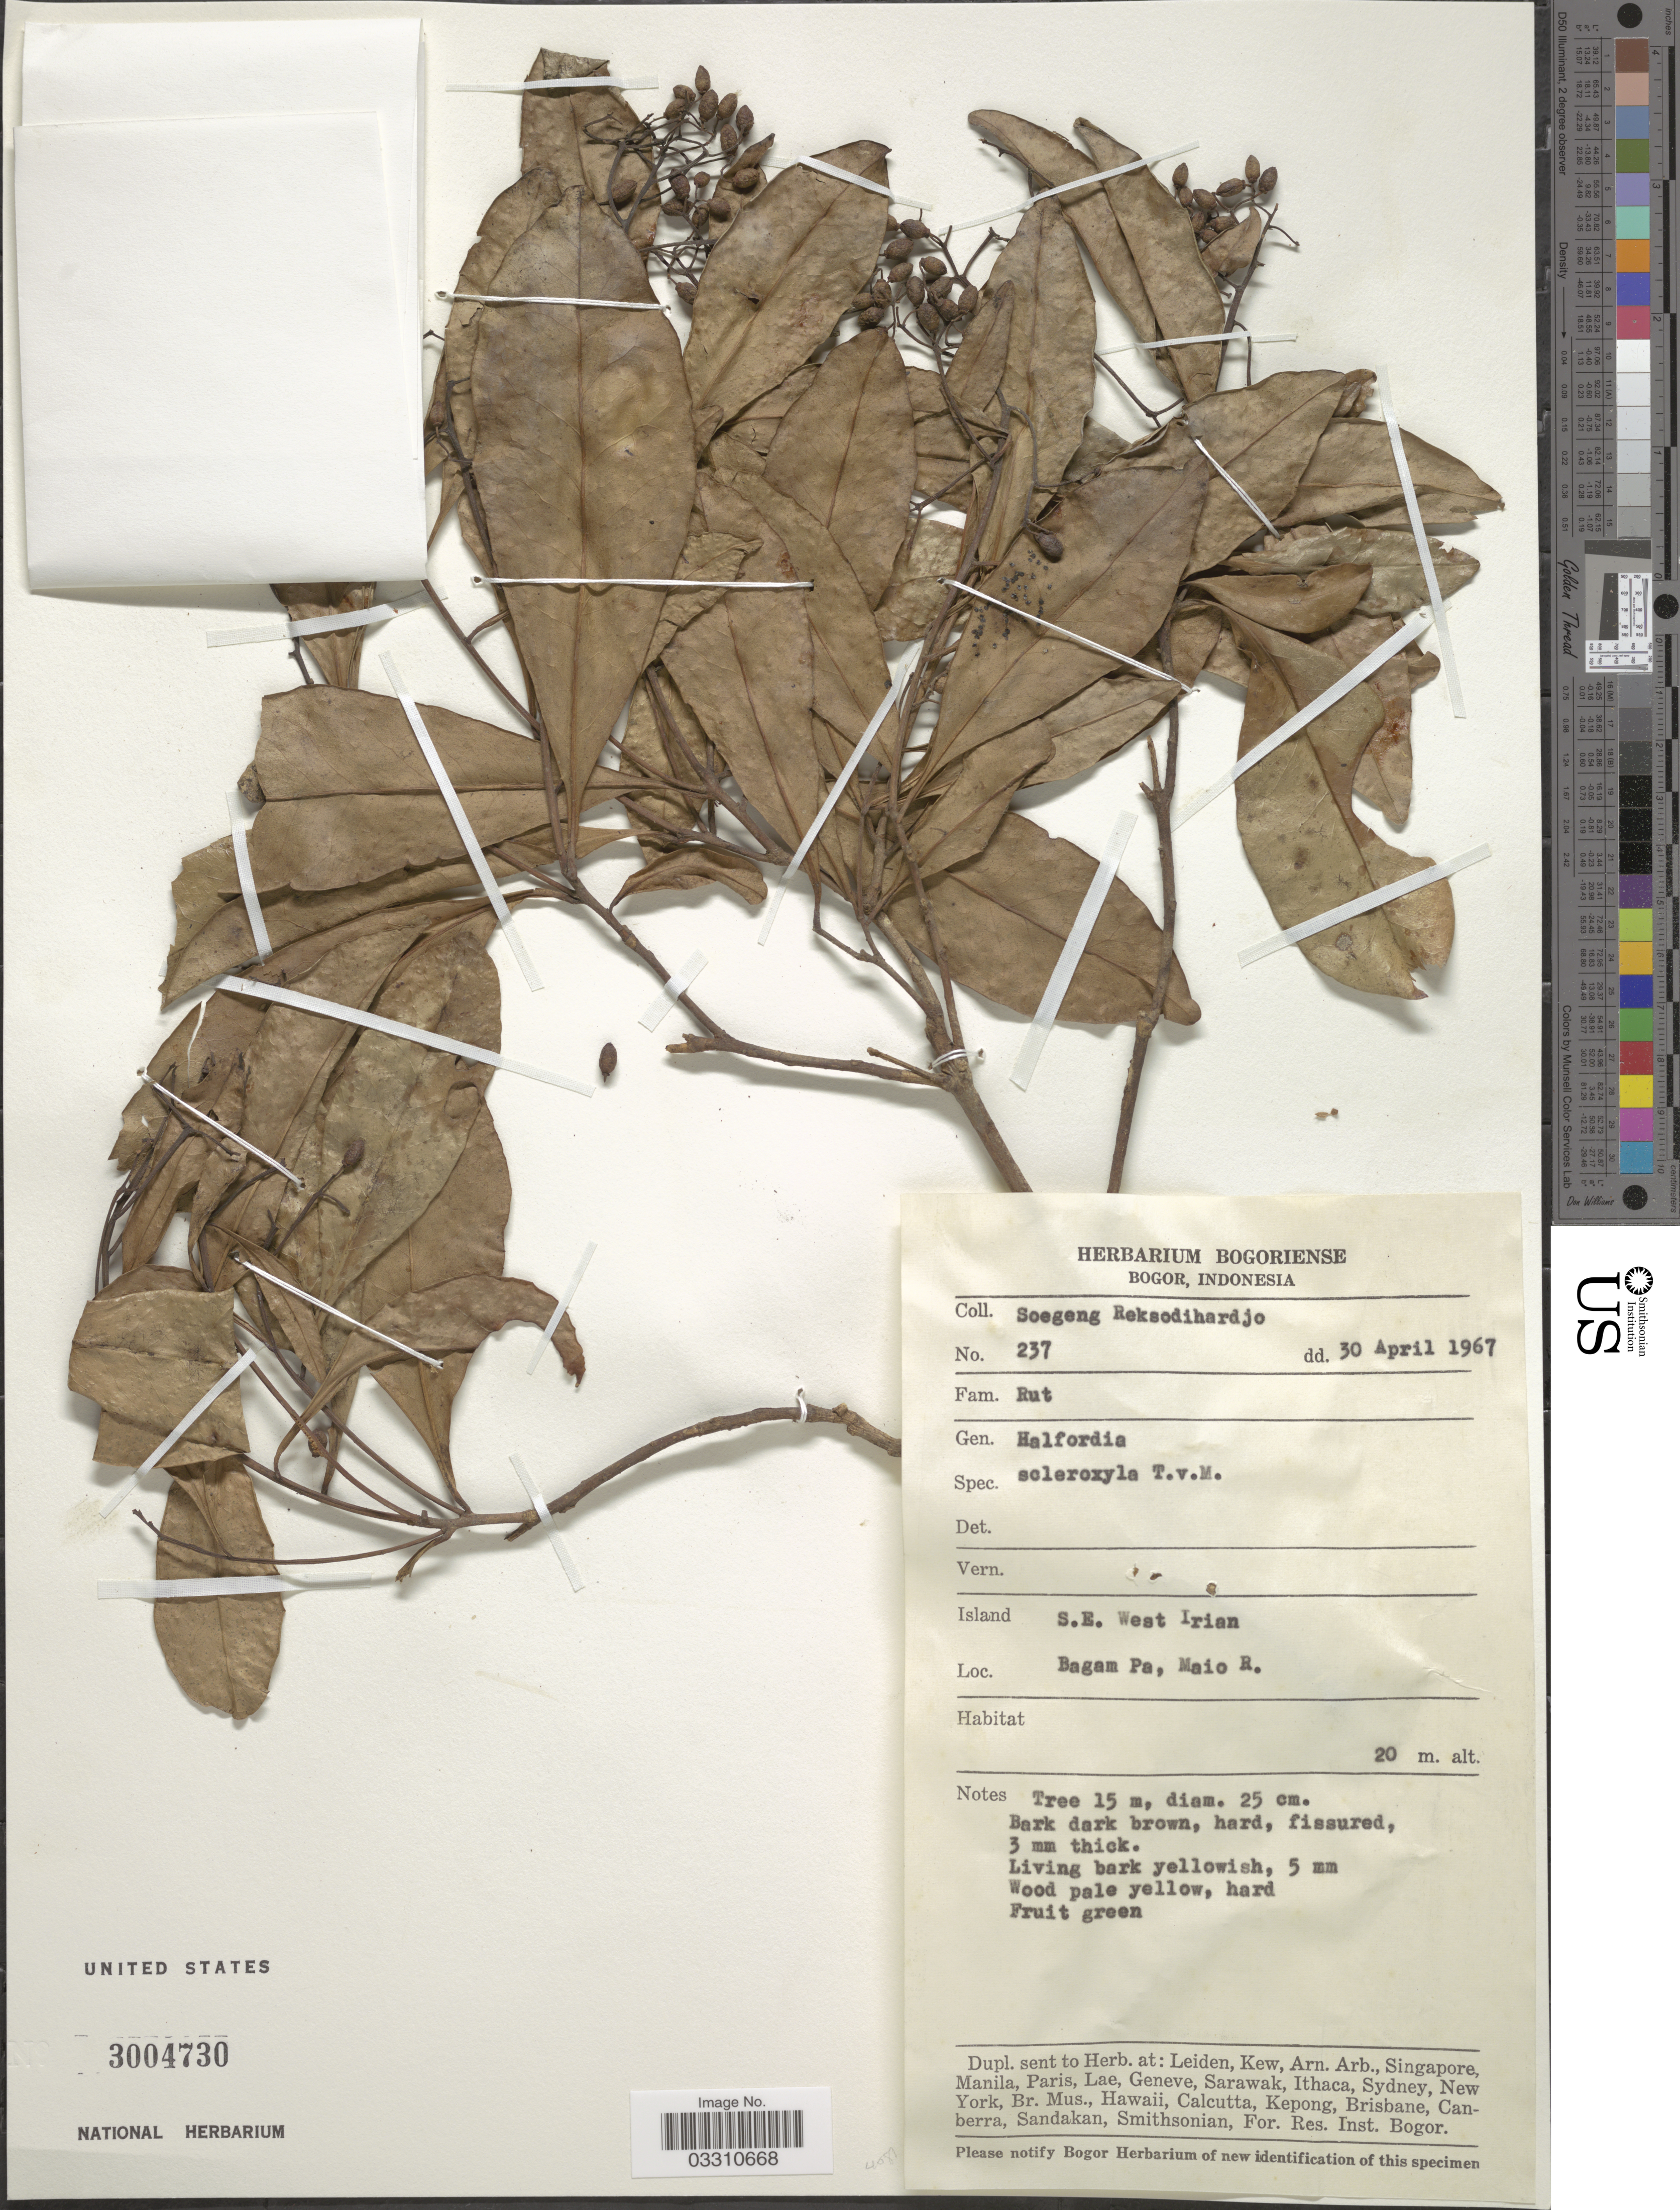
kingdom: Plantae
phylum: Tracheophyta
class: Magnoliopsida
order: Sapindales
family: Rutaceae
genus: Halfordia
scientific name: Halfordia scleroxyla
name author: F. Muell.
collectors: S. Reksodihardjo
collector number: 237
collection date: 1967-04-30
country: Indonesia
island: New Guinea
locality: Island S.E. West Irian. Bagam Pa, Maio R.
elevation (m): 20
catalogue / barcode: US 3004730